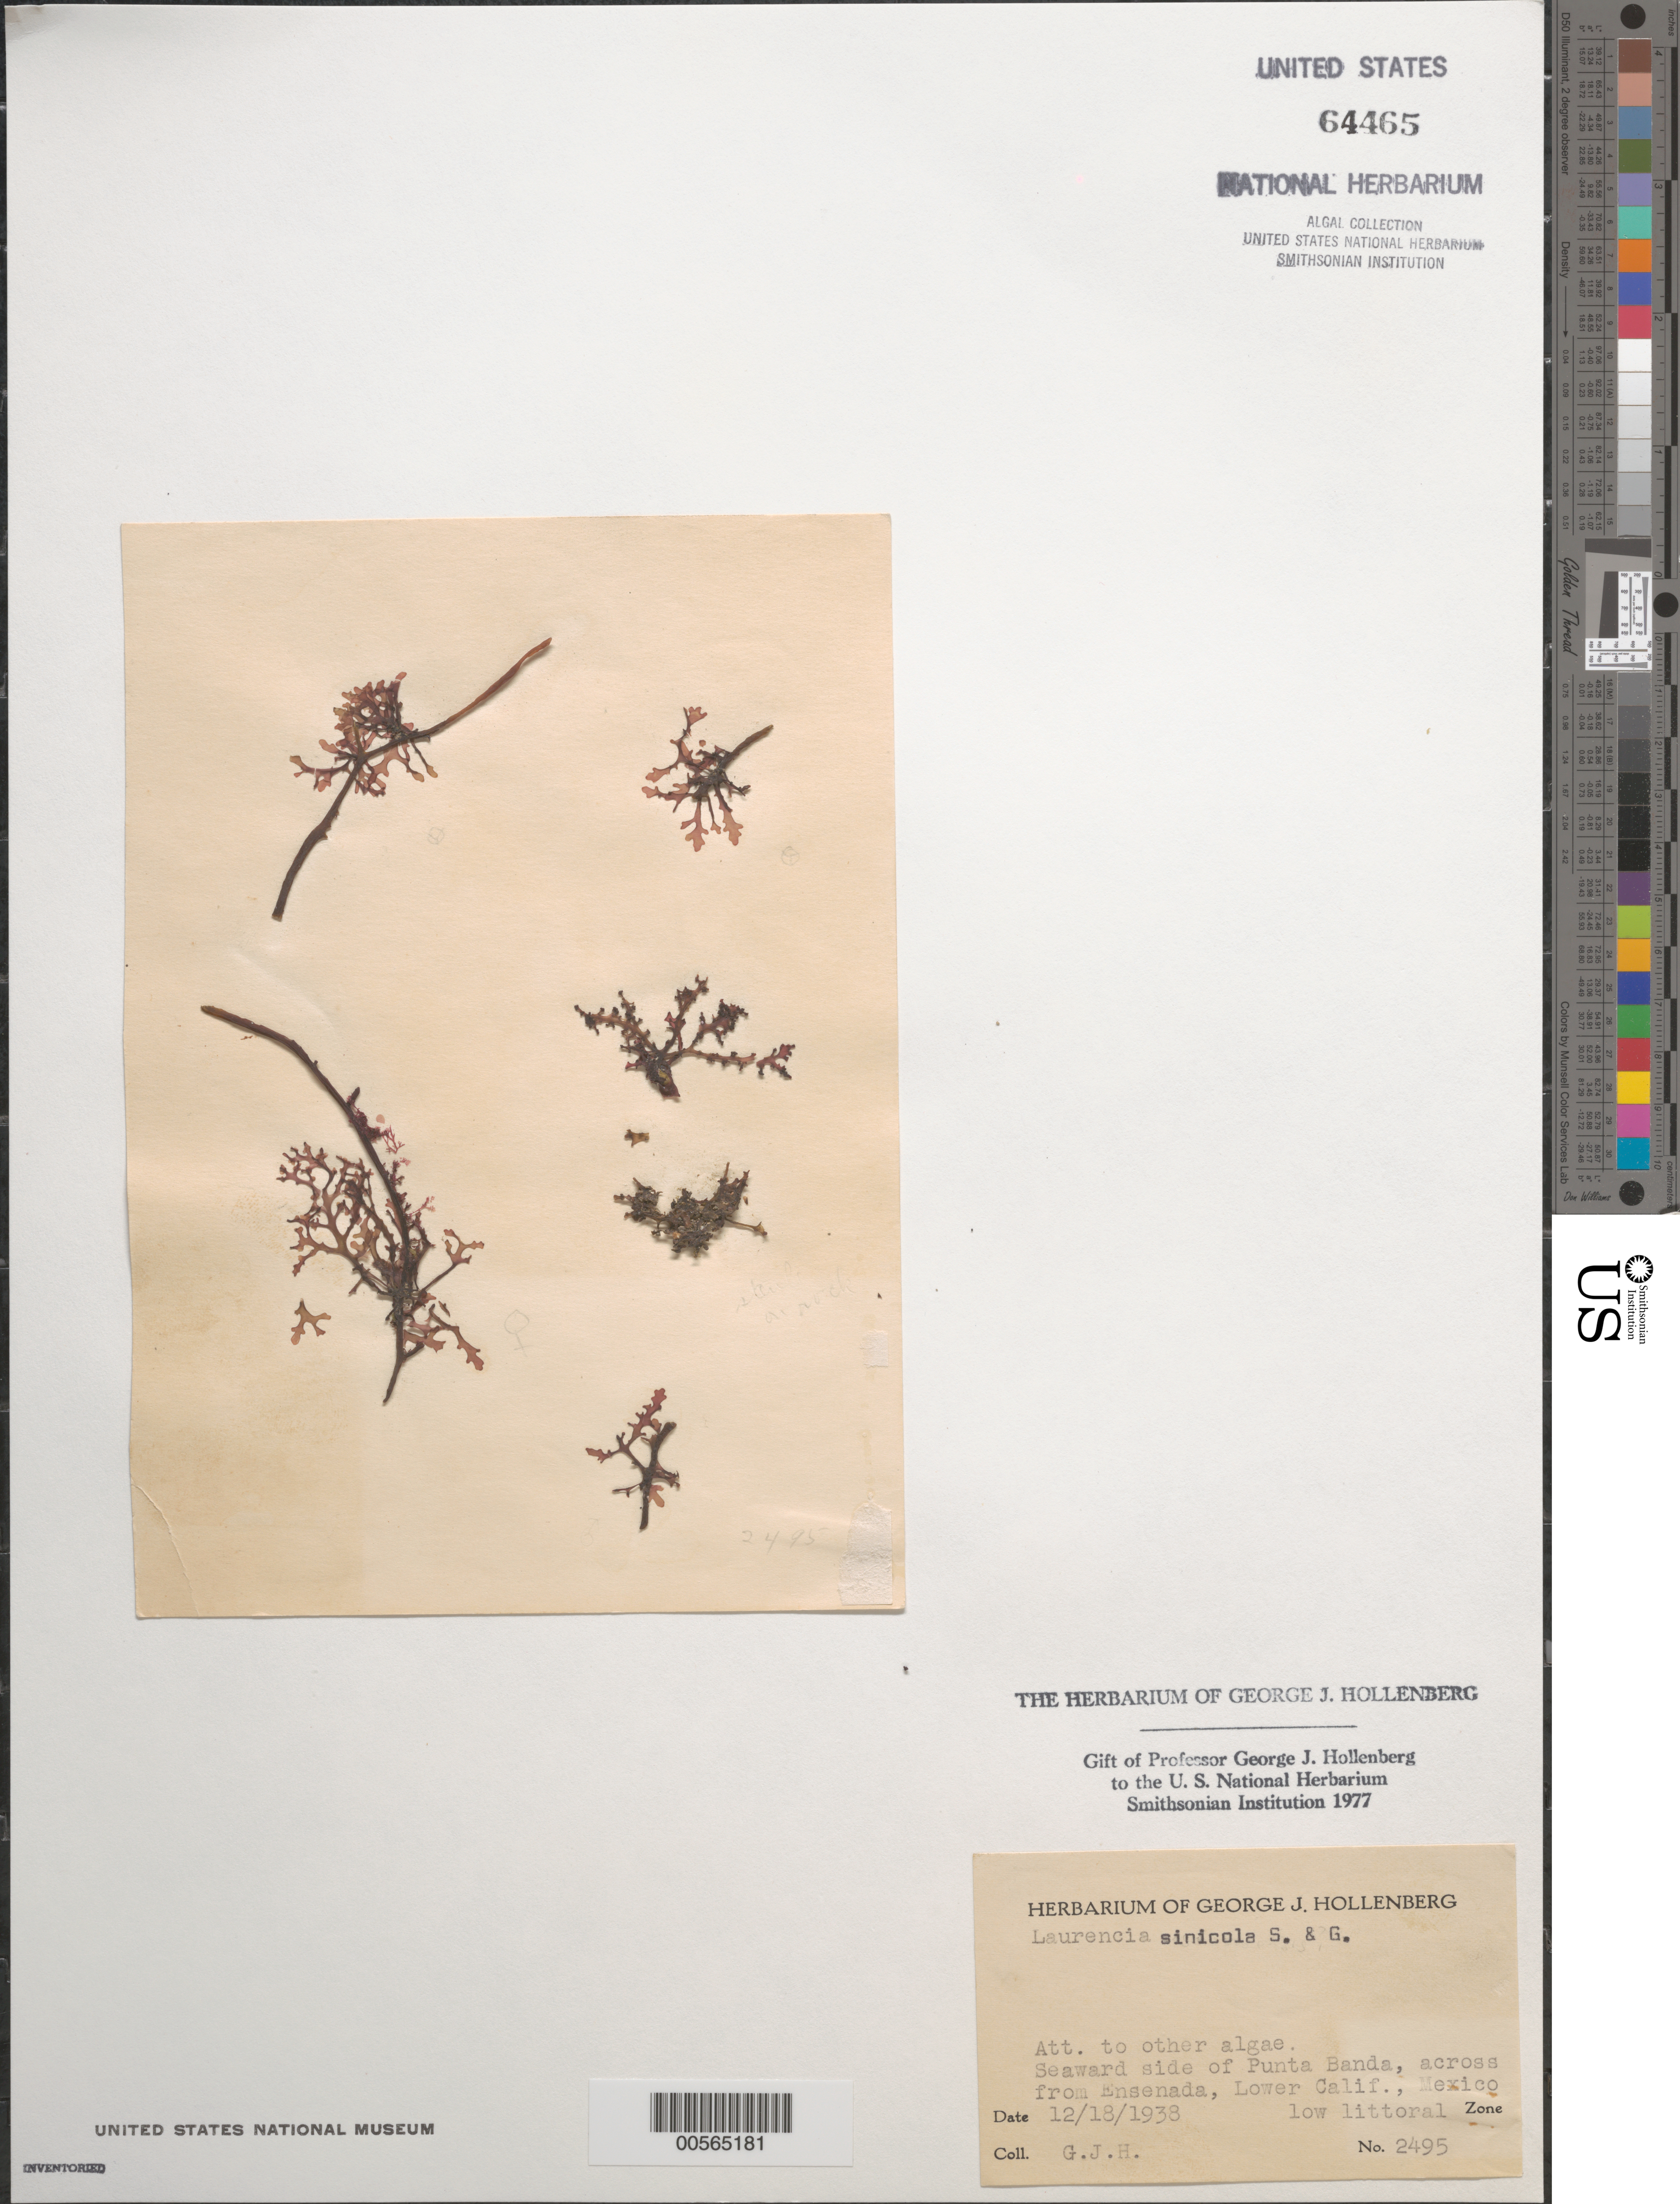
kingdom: Plantae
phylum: Rhodophyta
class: Florideophyceae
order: Ceramiales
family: Rhodomelaceae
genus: Osmundea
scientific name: Osmundea sinicola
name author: (Setchell & N.L. Gardner) K.W. Nam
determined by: Algae name updating Project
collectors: G. Hollenberg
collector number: GJH 2495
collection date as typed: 18 Dec 1938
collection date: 1938-12-18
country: Mexico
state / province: Baja California Norte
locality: Seaward side of Punta Banda, across from Ensenada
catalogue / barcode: US 64465